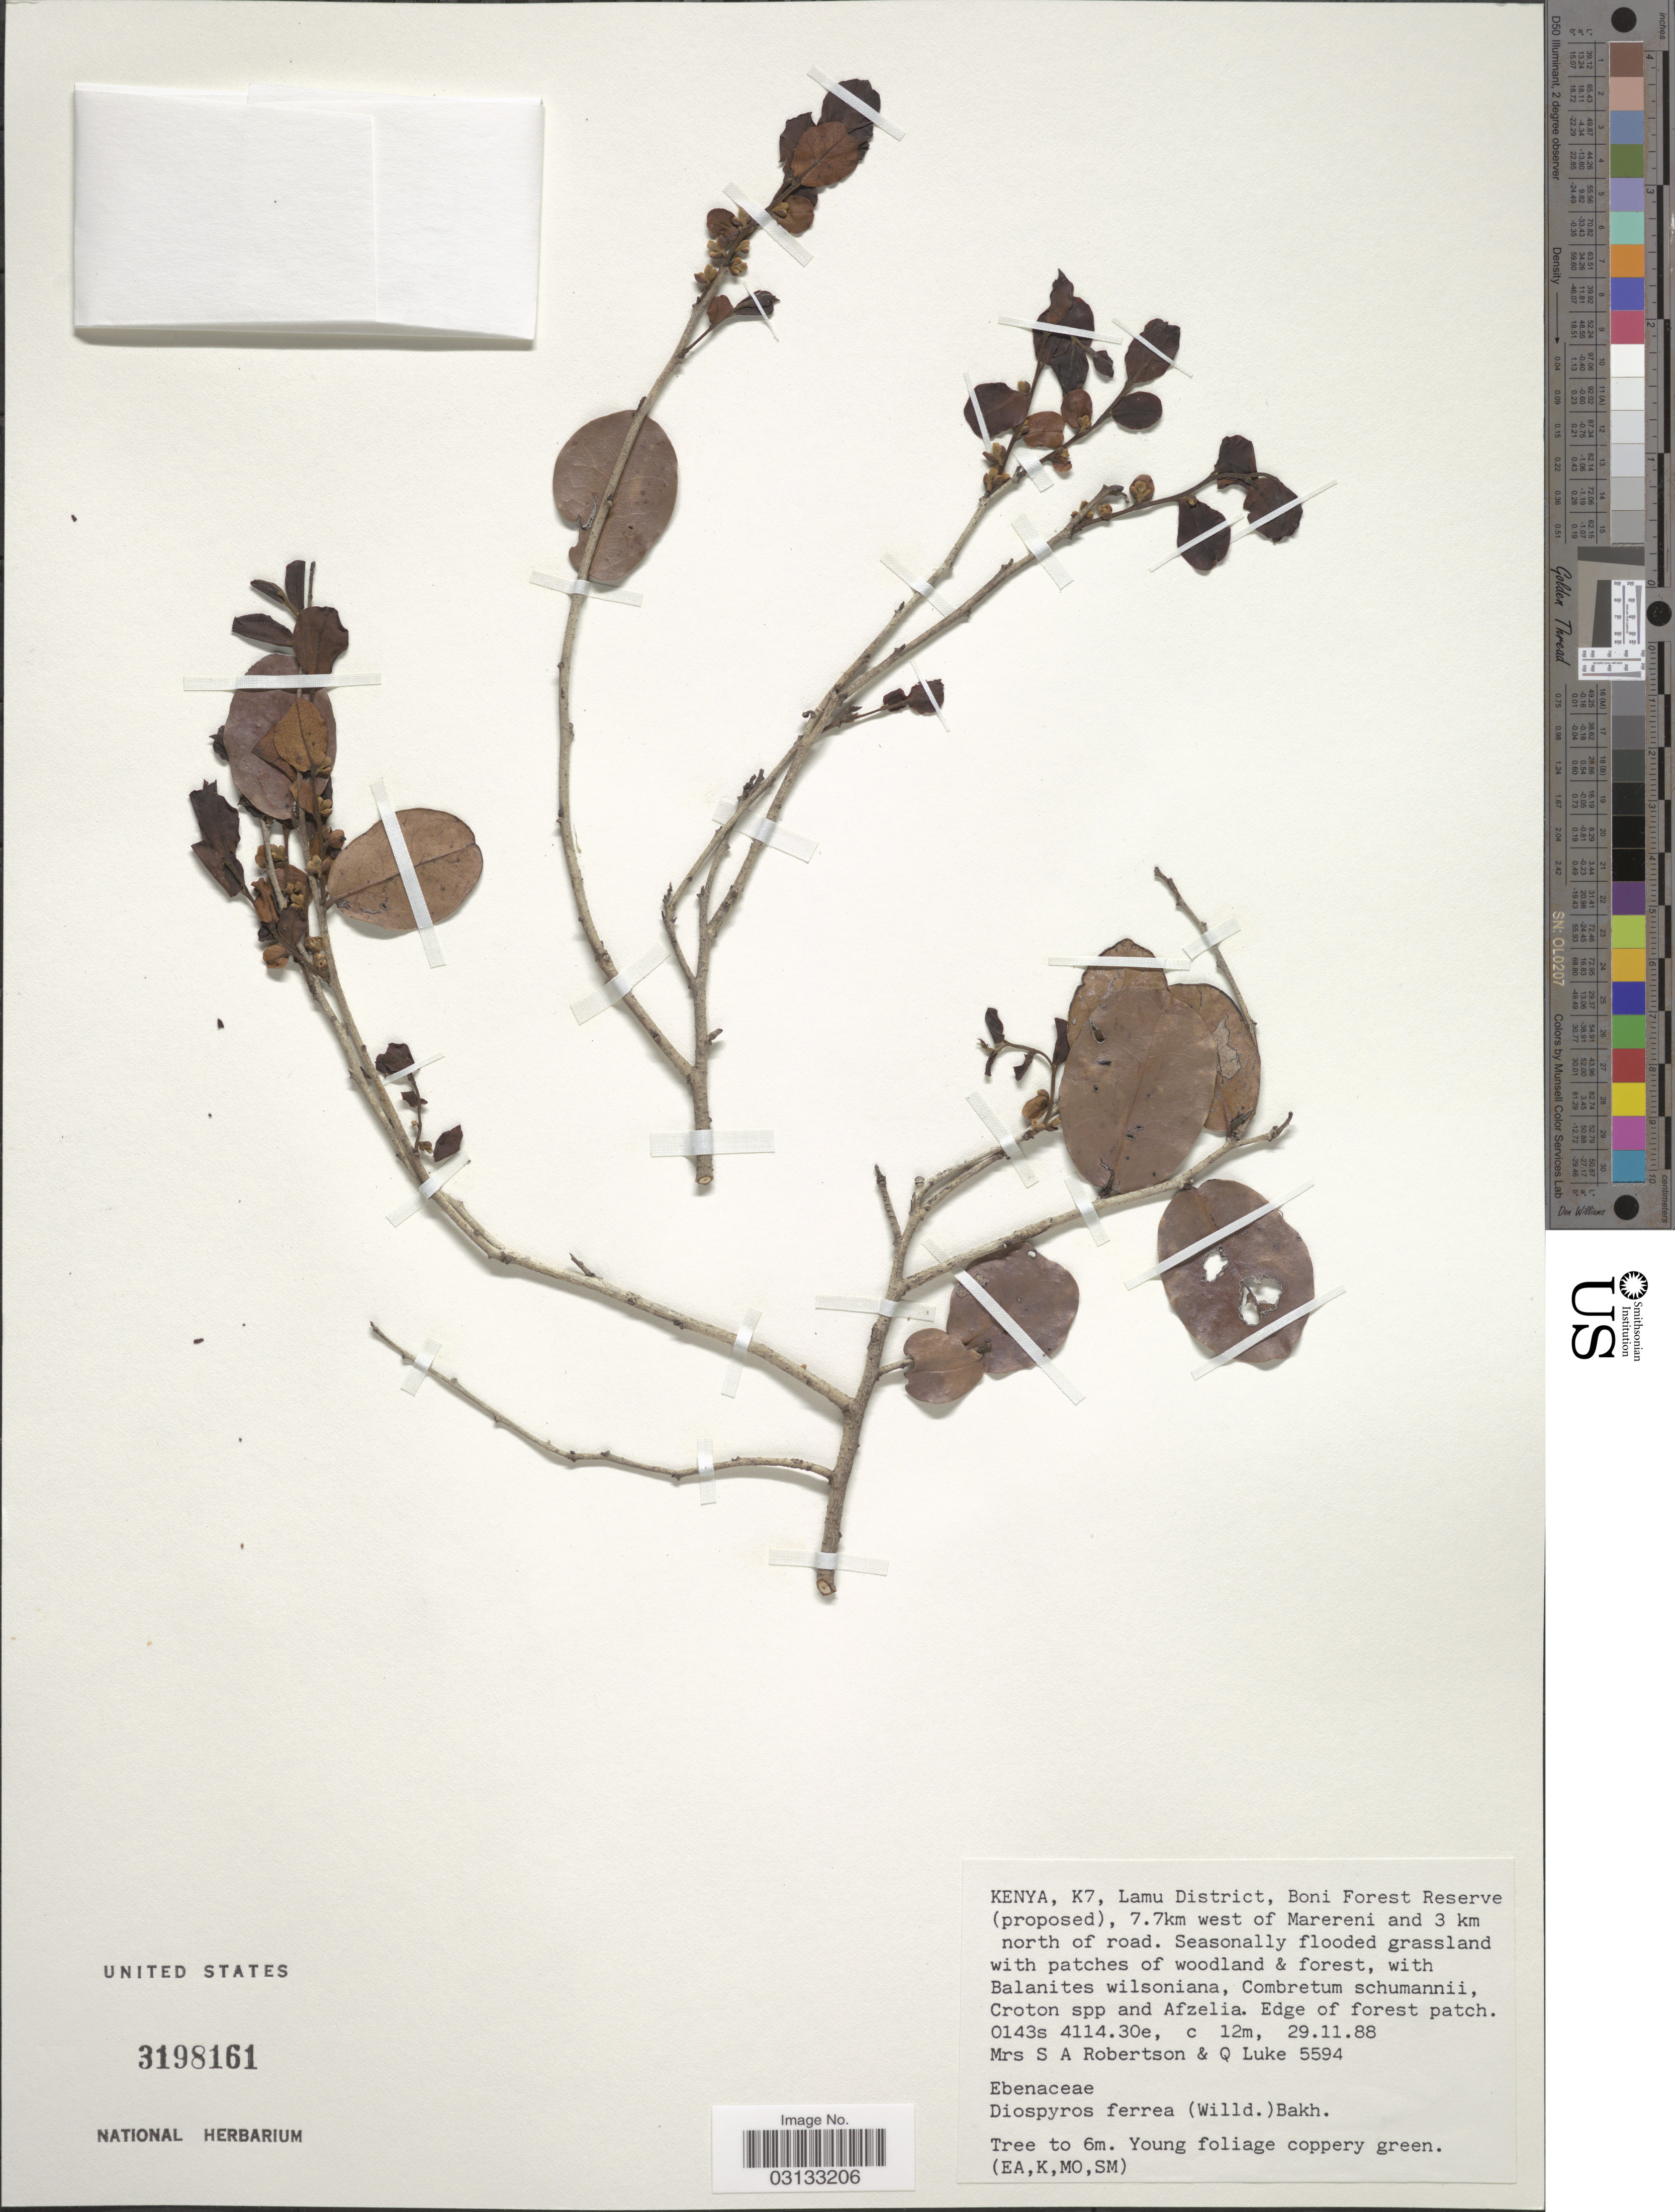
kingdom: Plantae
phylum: Tracheophyta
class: Magnoliopsida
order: Ericales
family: Ebenaceae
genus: Diospyros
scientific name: Diospyros ferrea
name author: (Willd.) Bakh.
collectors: S. Robertson & Q. Luke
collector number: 5594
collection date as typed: Transcribed d/m/y: 29/11/88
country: Kenya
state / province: Lamu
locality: K7, Lamu District, Boni Forest Reserve (proposed), 7.7km west of Marereni and 3 km north of road.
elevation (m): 12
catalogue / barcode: US 3198161